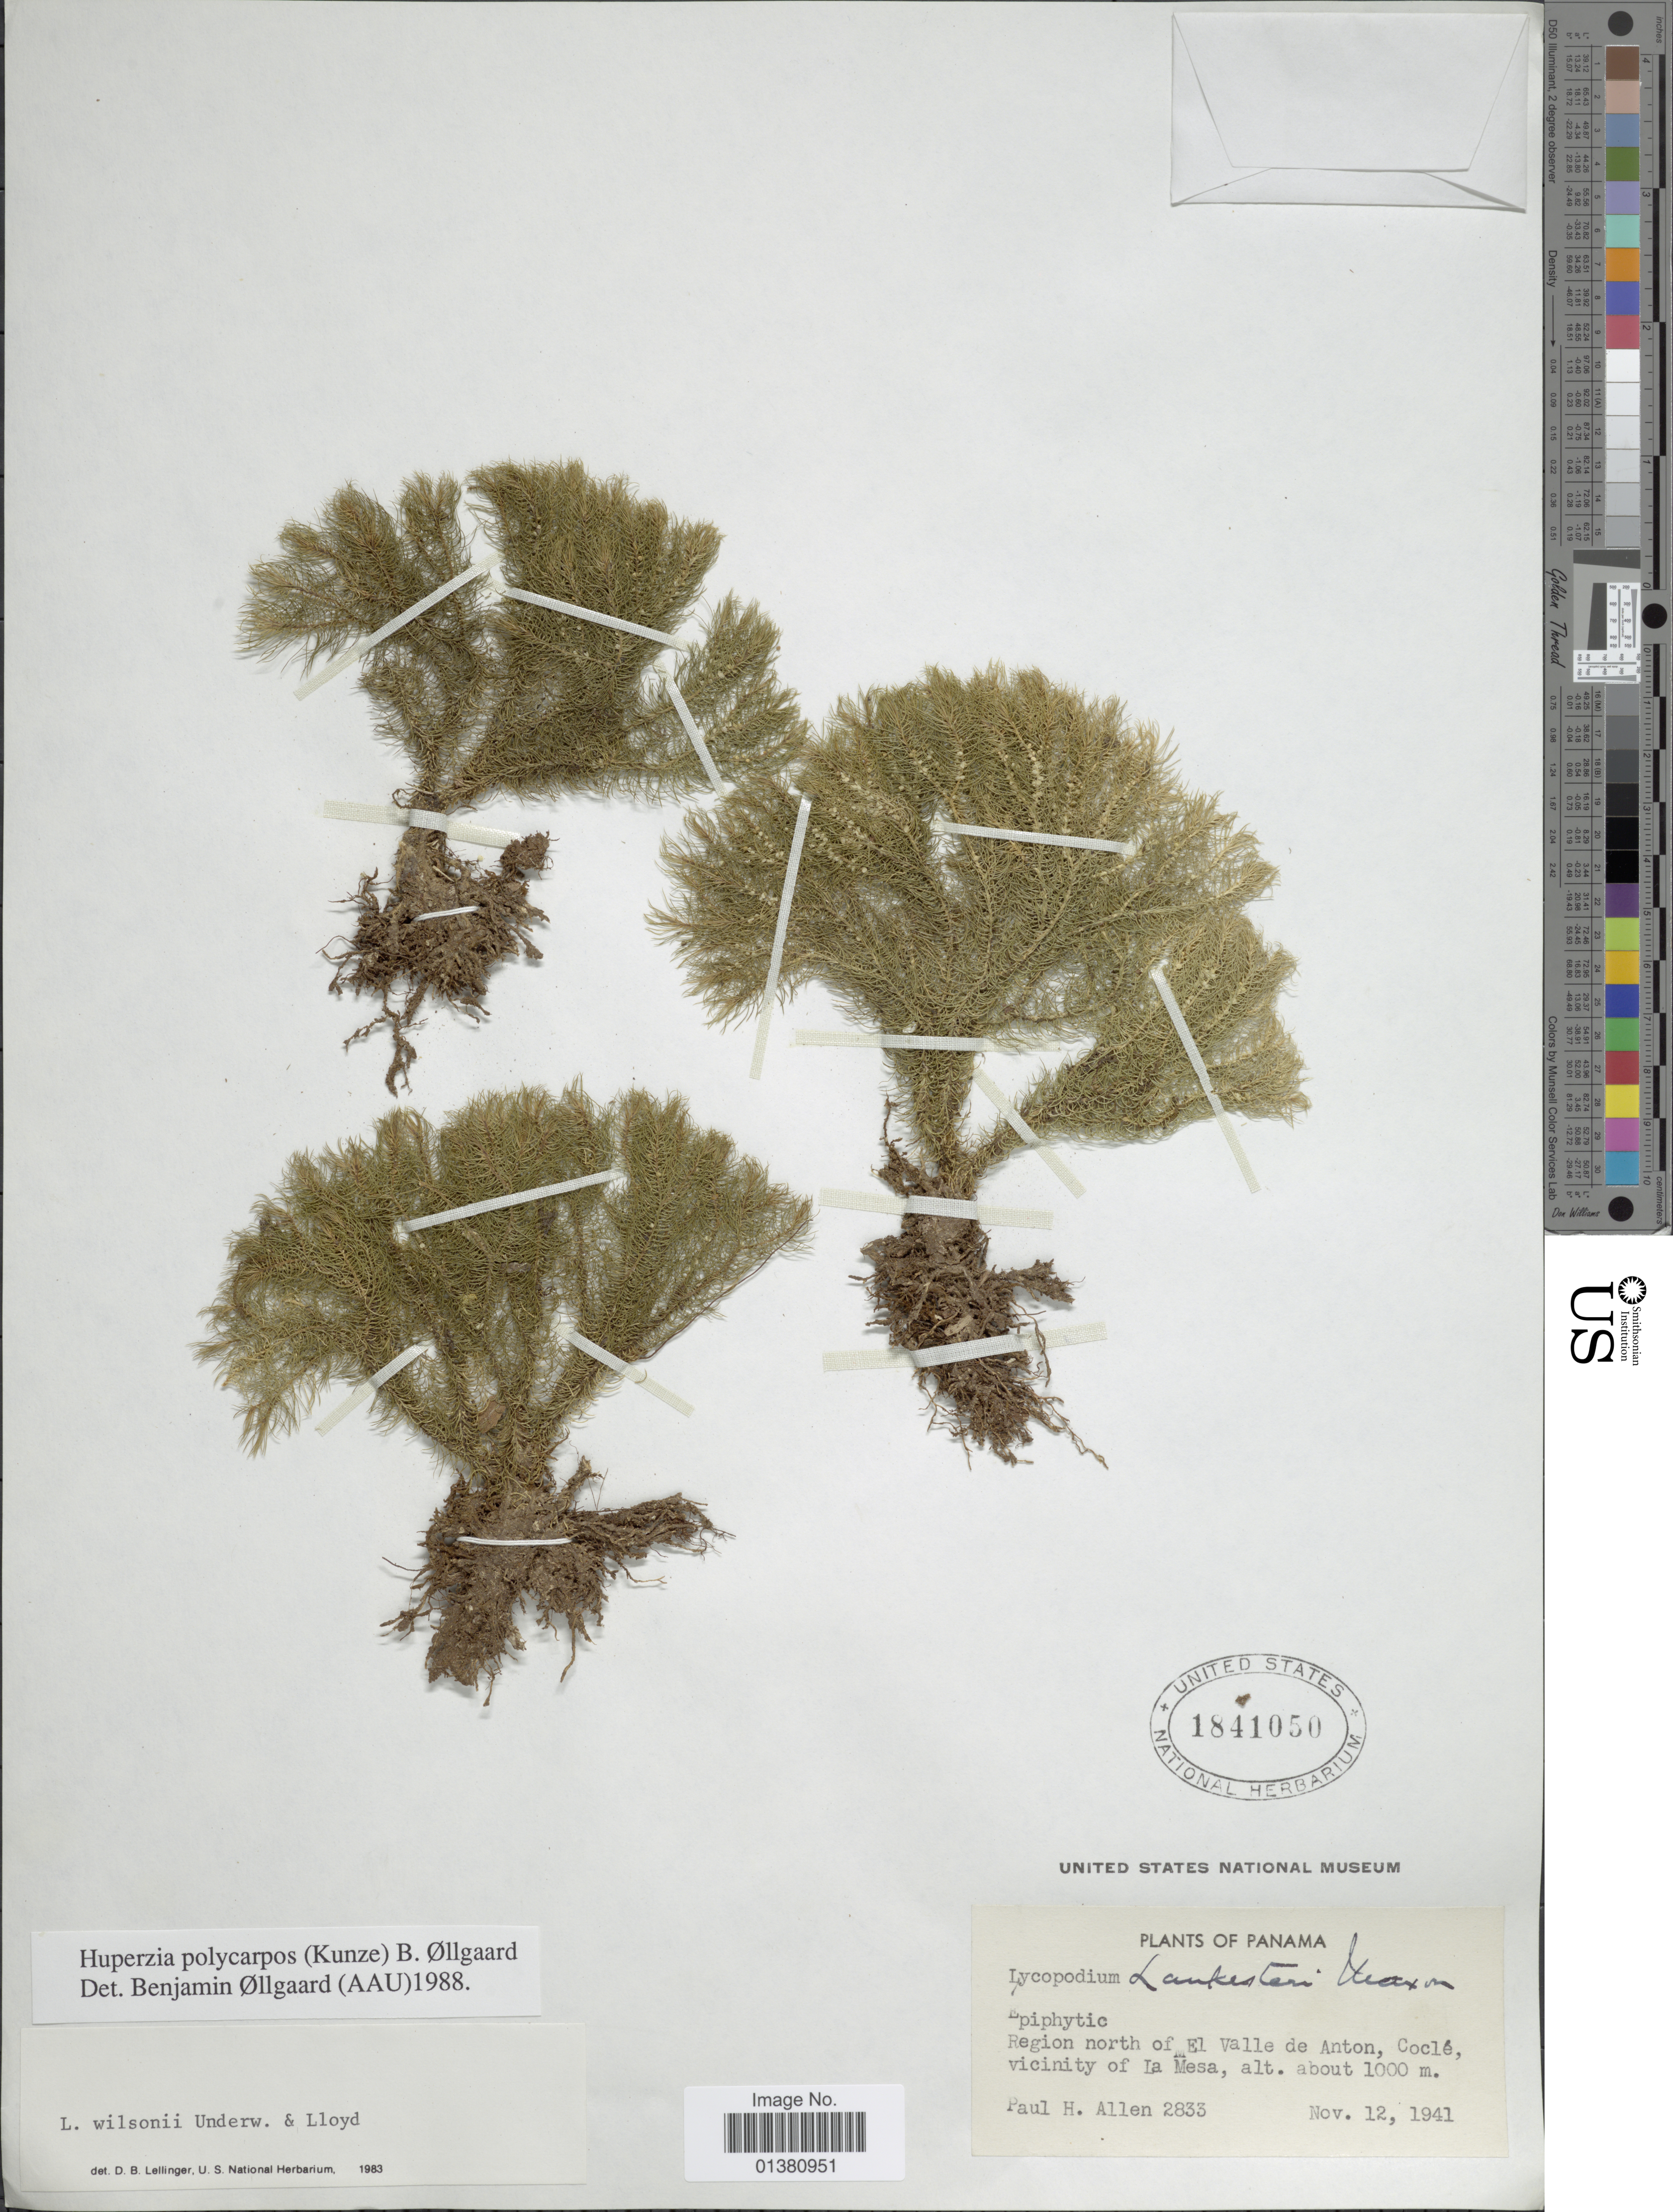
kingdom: Plantae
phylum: Tracheophyta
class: Lycopodiopsida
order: Lycopodiales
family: Lycopodiaceae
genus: Phlegmariurus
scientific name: Phlegmariurus polycarpos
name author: (Kunze) B. Øllg.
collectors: P. H. Allen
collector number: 2833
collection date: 1941-11-12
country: Panama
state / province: Coclé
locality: Region north of El Valle de Anton, Coclé, vicinity of La Mesa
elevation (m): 1000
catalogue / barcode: US 1841050